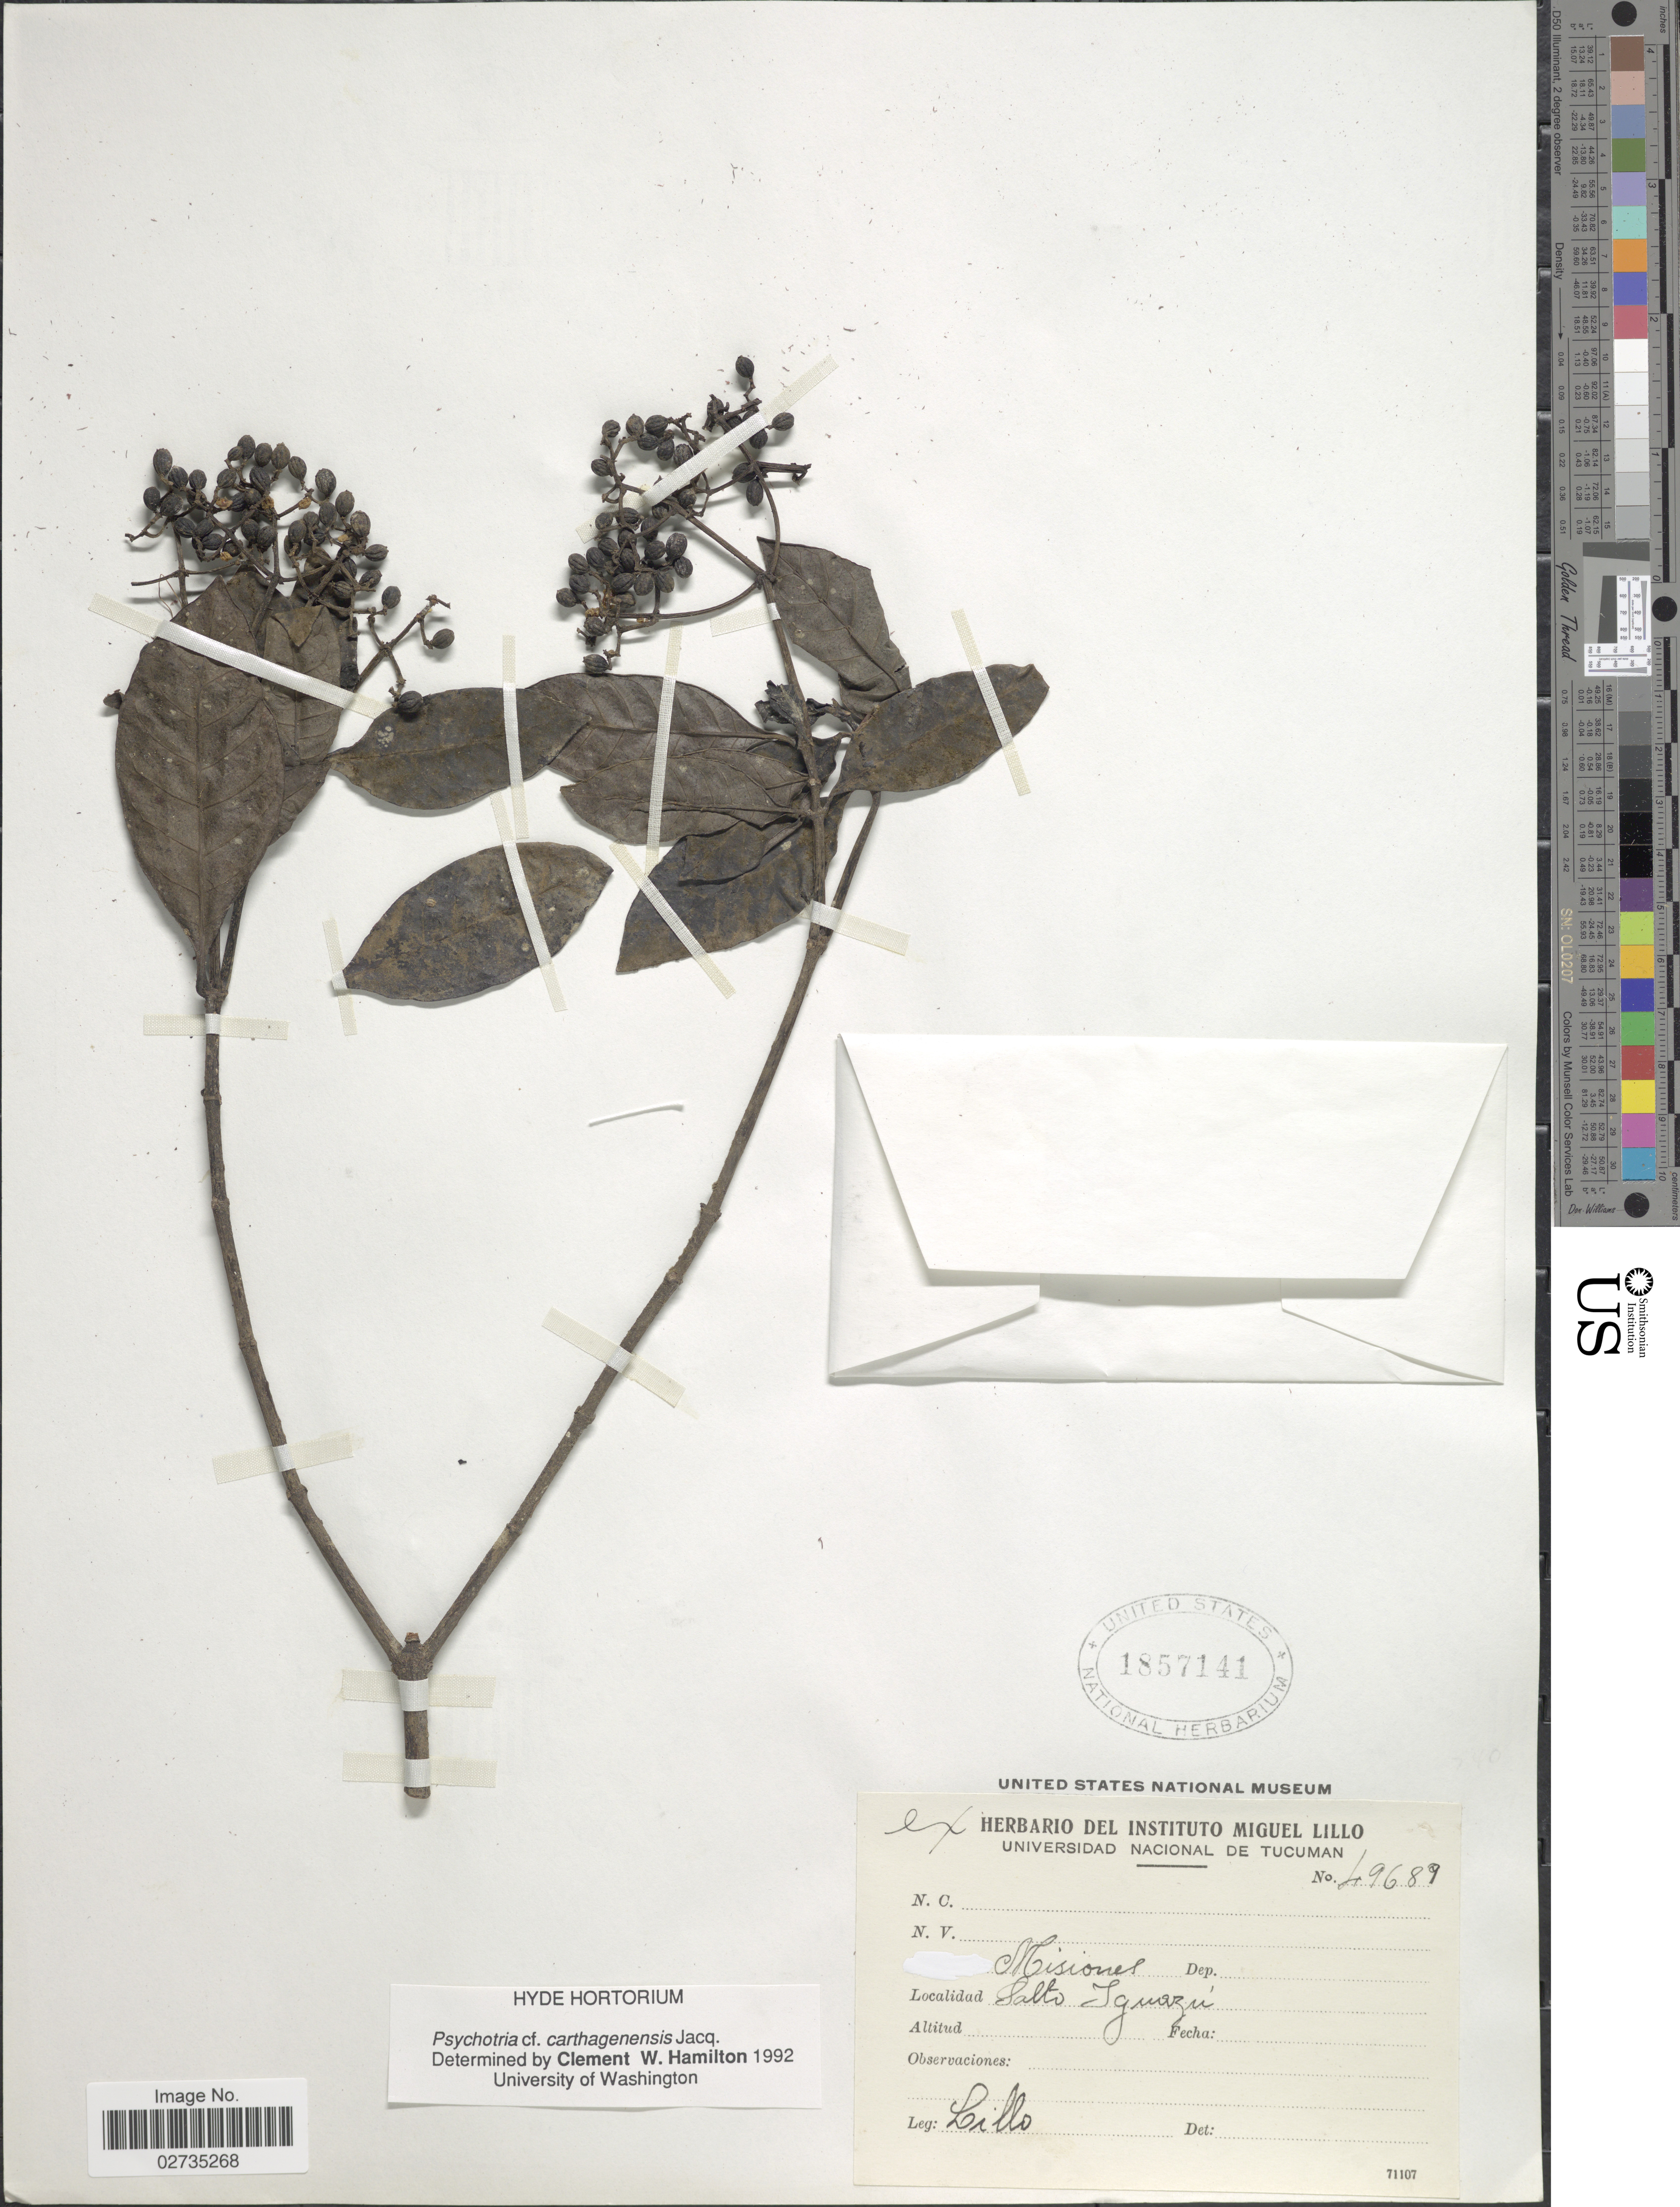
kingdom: Plantae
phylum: Tracheophyta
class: Magnoliopsida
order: Gentianales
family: Rubiaceae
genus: Psychotria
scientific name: Psychotria carthagenensis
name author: Jacq.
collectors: -. Lillo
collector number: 49689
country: Argentina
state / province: Misiones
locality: Misiones, Salto Iguazu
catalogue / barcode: US 1857141